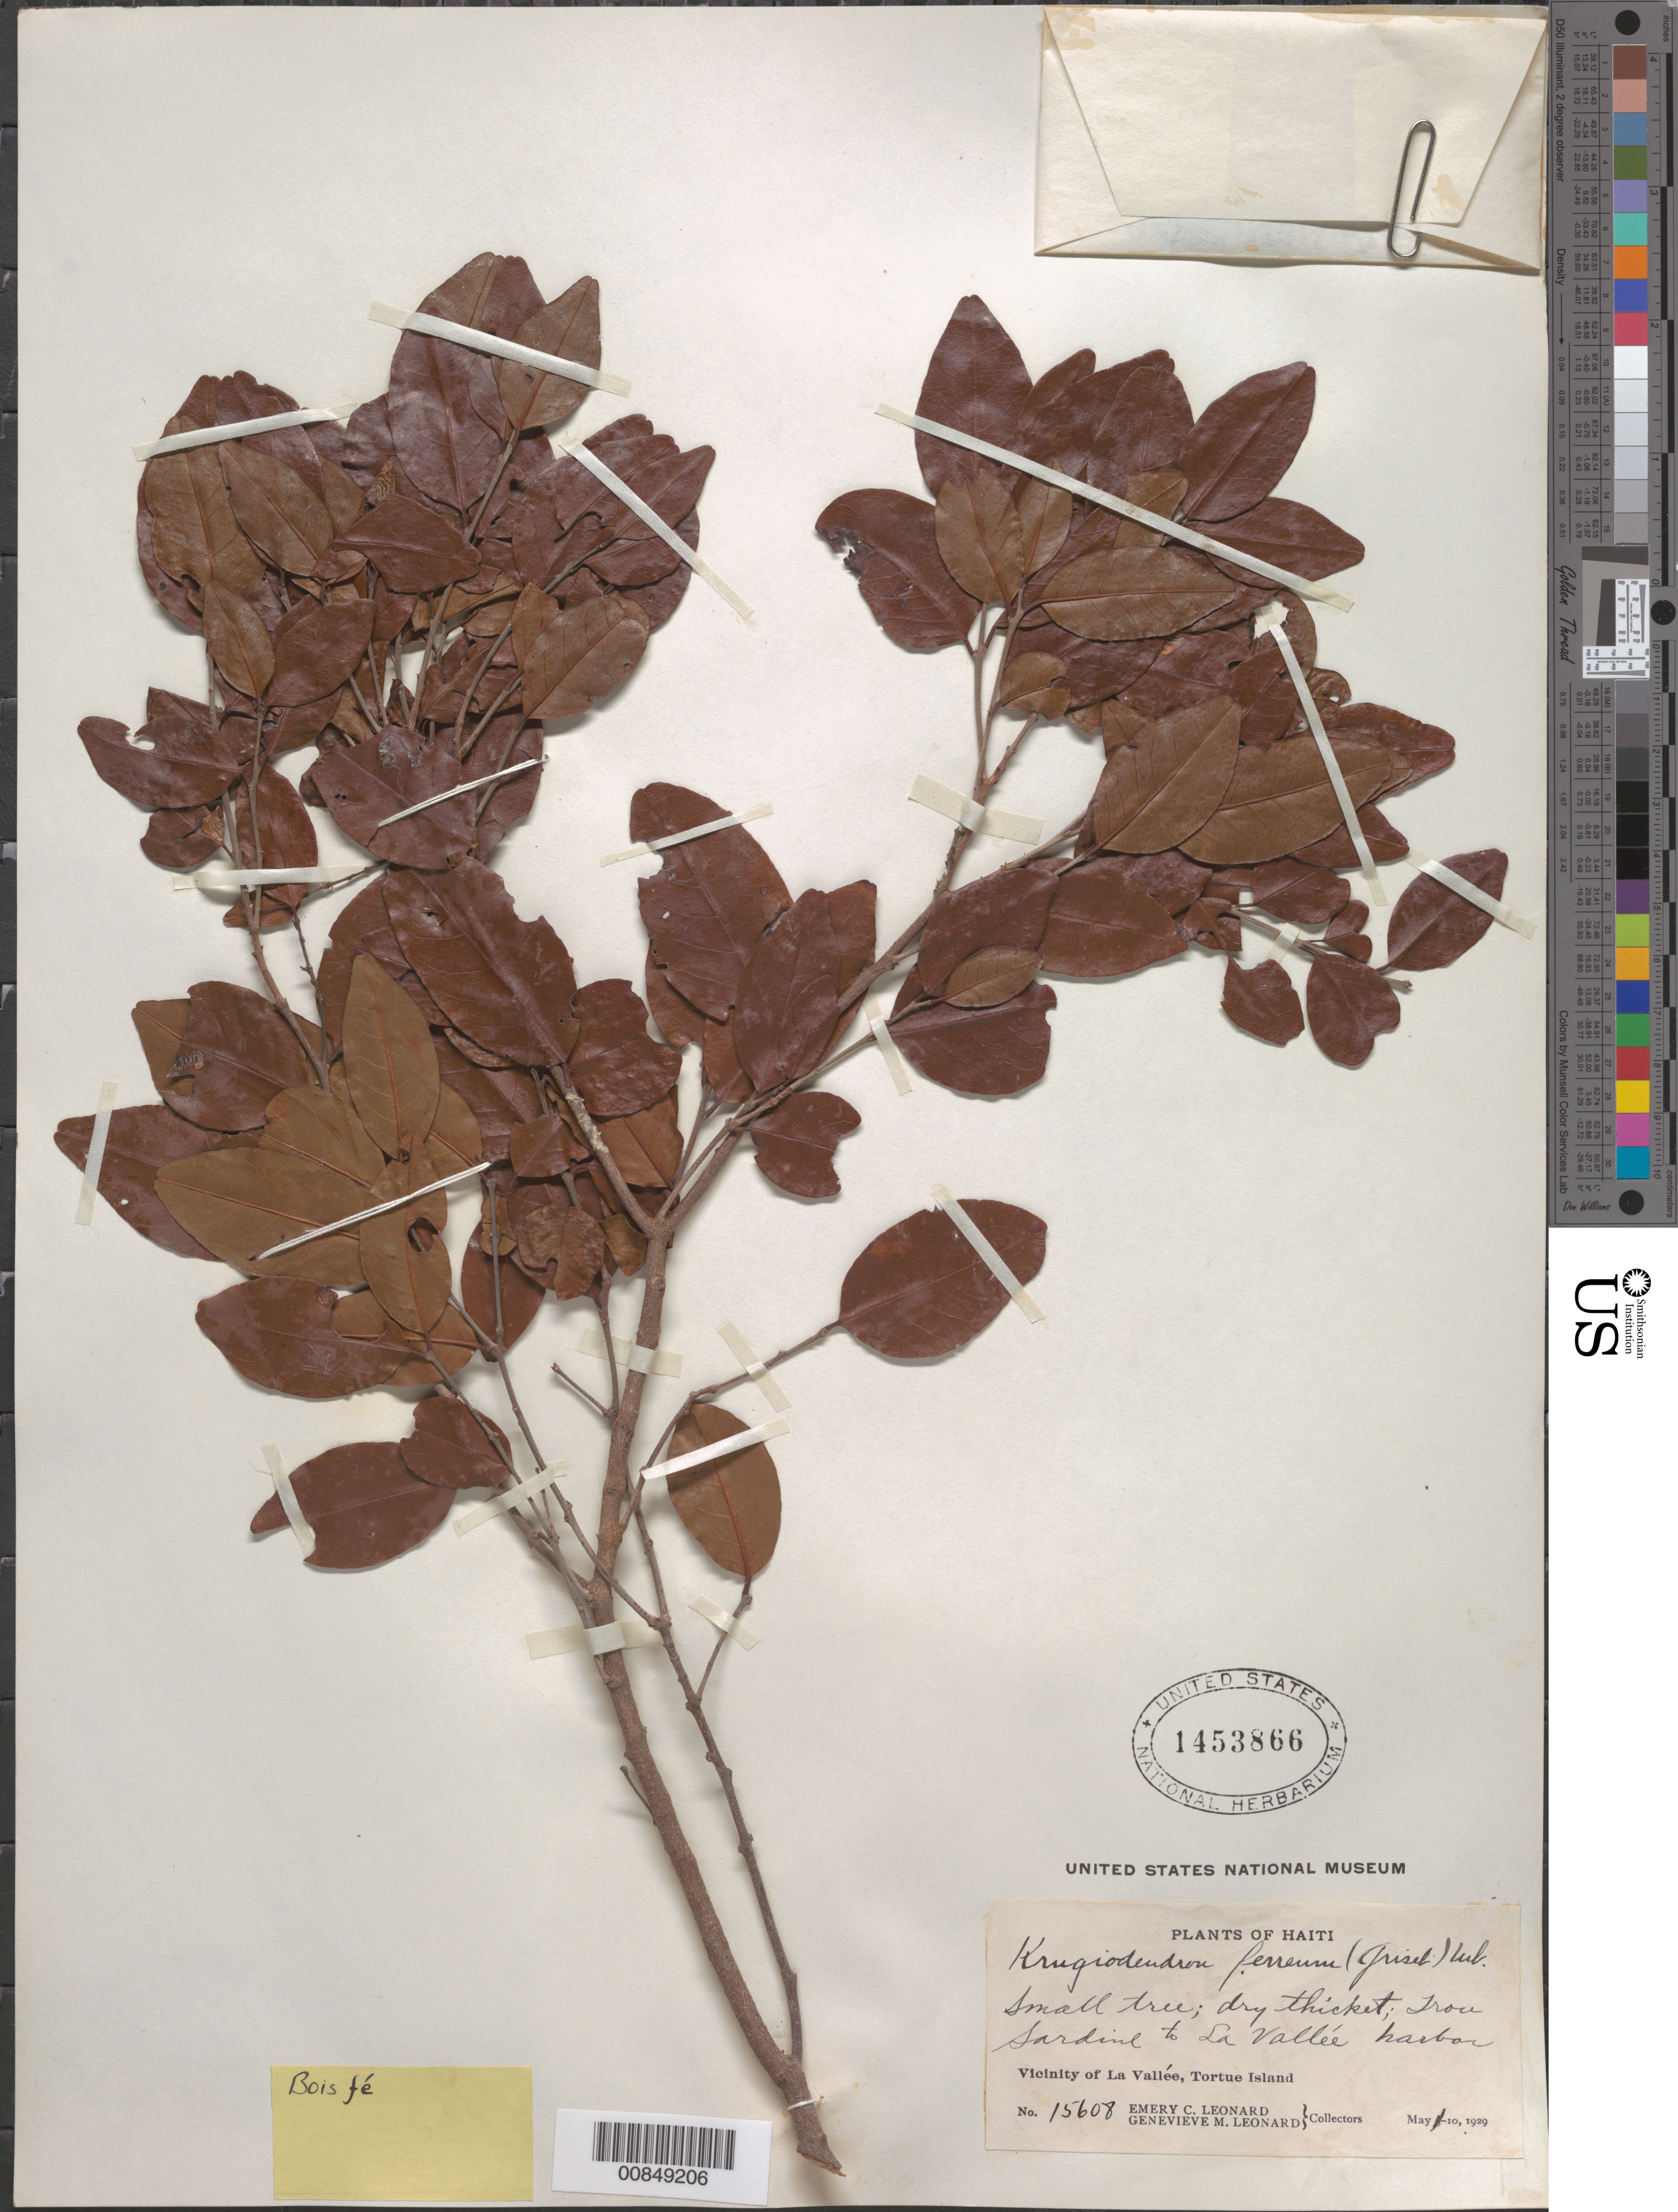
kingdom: Plantae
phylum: Tracheophyta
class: Magnoliopsida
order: Rosales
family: Rhamnaceae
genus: Krugiodendron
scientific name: Krugiodendron ferreum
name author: (Vahl) Urb.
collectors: E. C. Leonard & G. M. Leonard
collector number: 15608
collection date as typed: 10 May 1929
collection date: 1929-05-10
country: Haiti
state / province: Nord-Ouest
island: Île de la Tortue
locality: Vicinity of La Vallée, Trou Sardine to La Vallée harbor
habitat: Dry thicket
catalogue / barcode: US 1453866